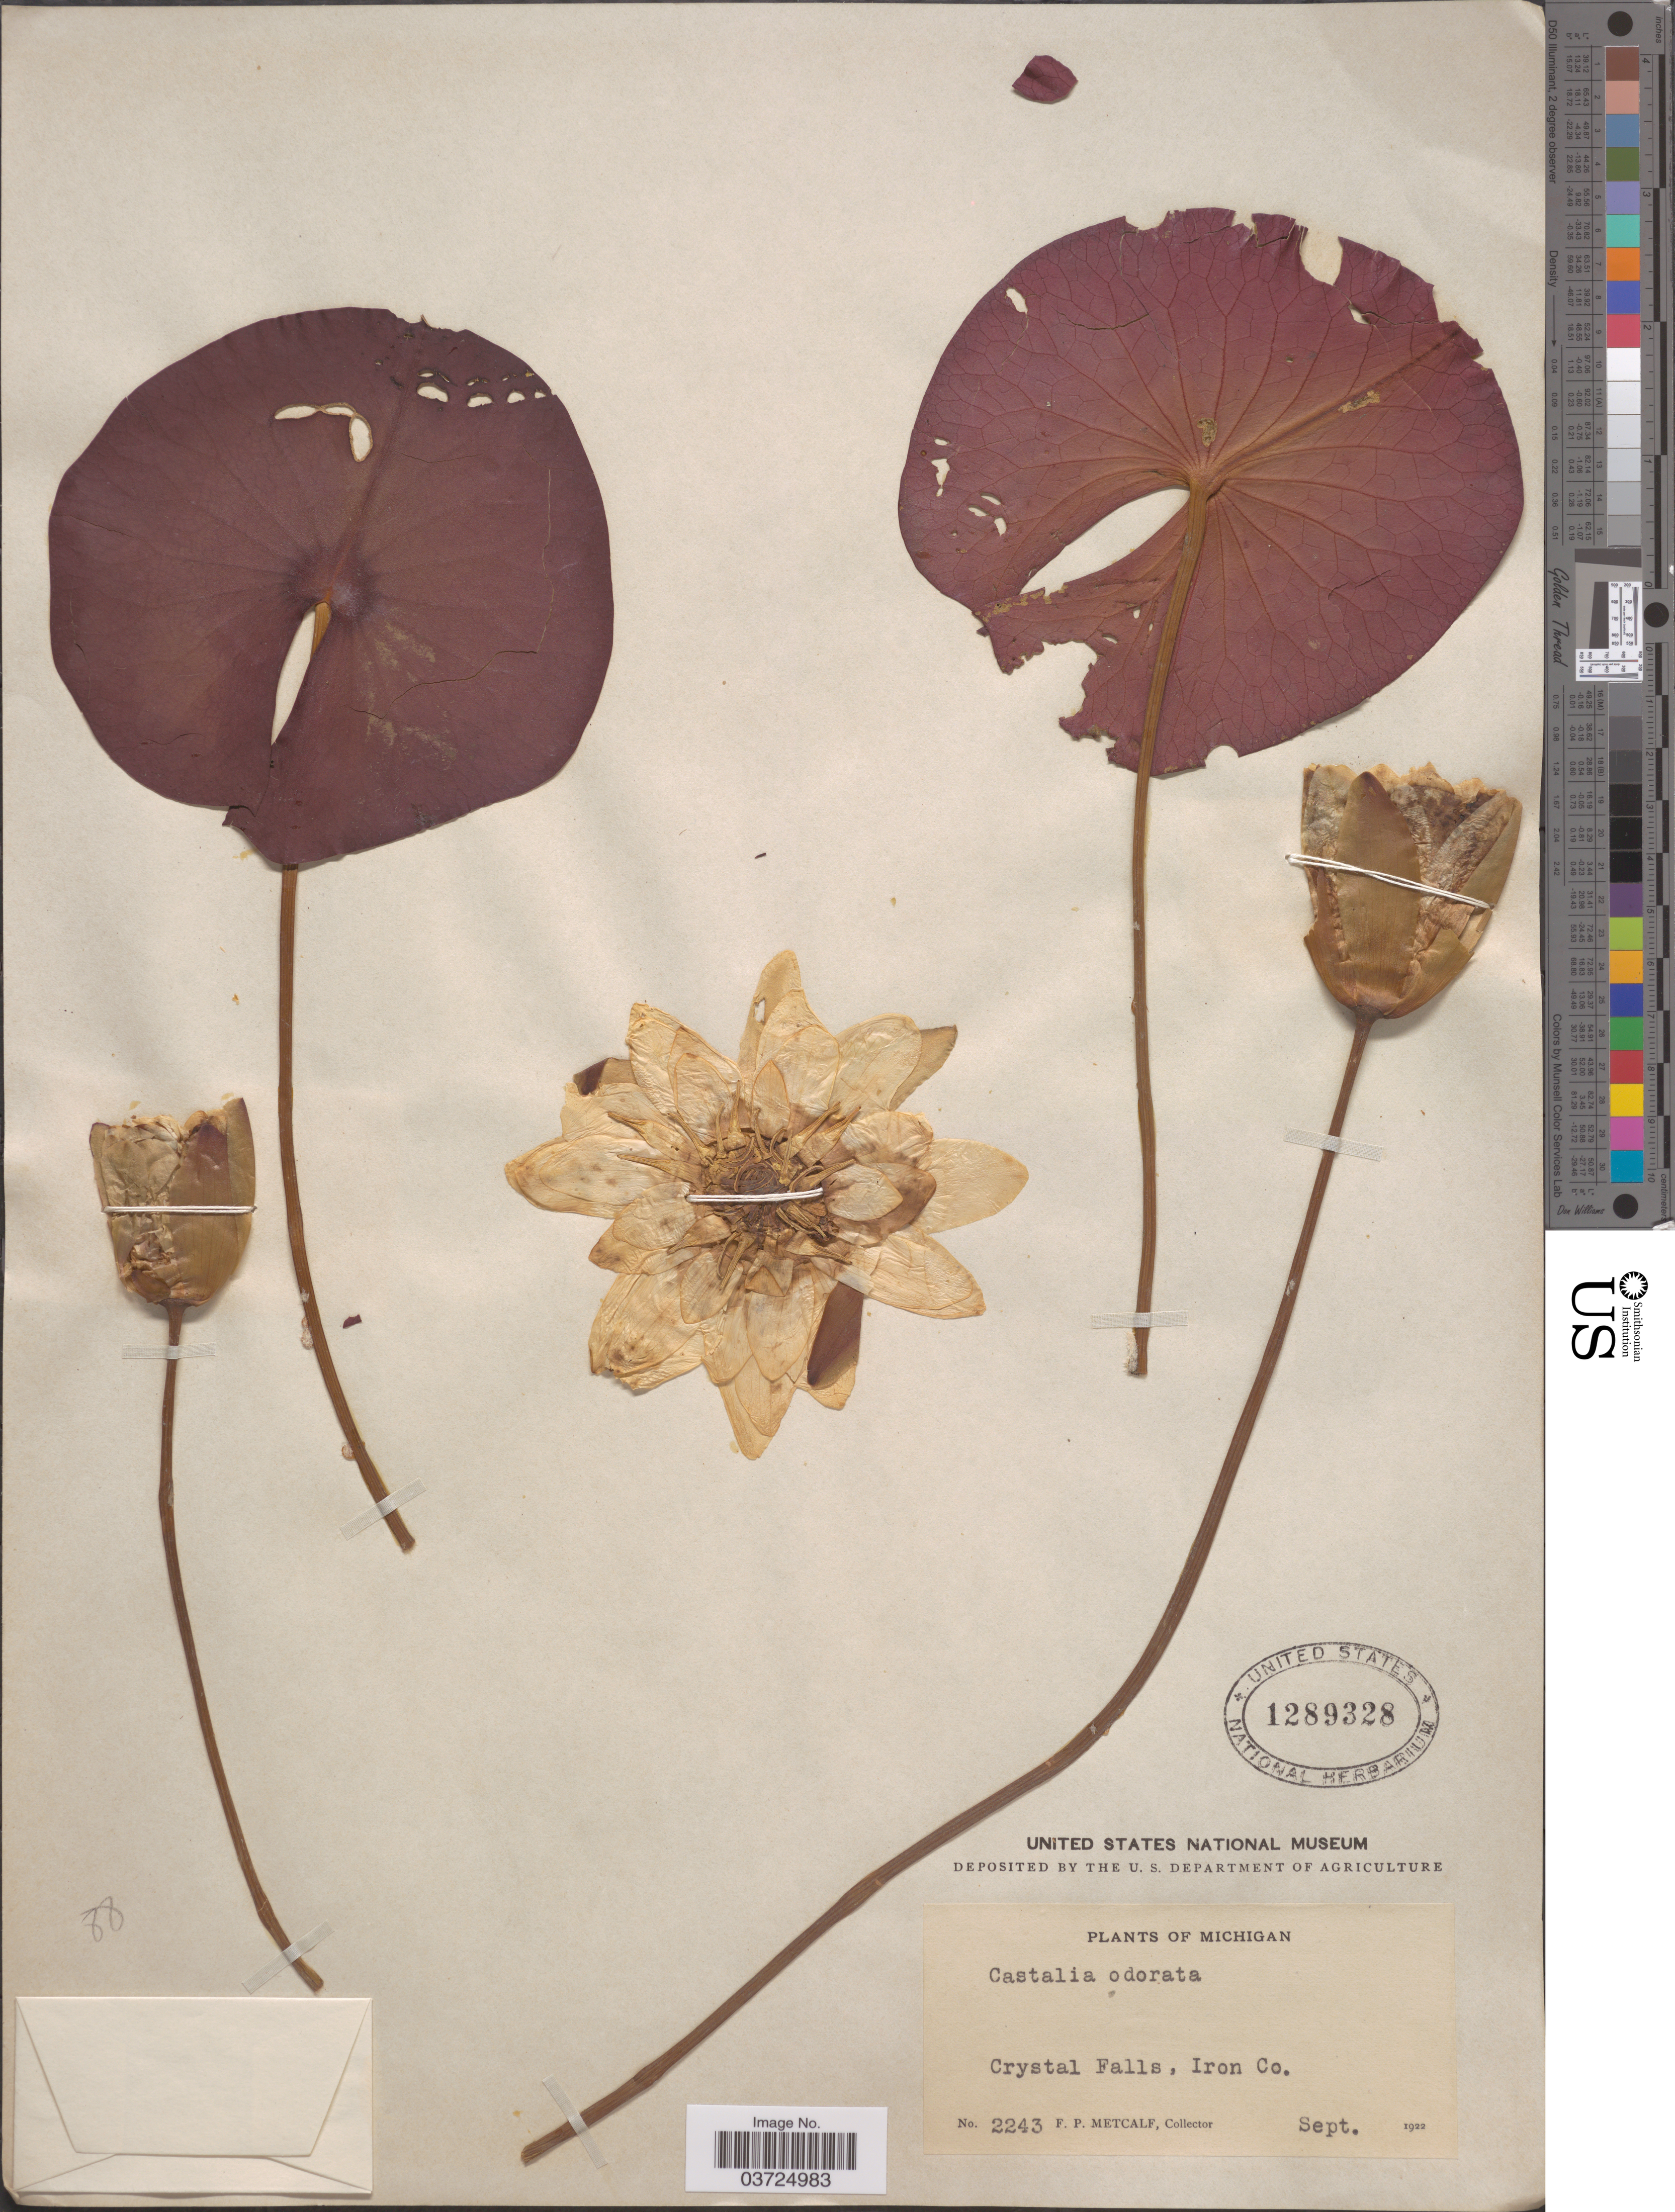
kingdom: Plantae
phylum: Tracheophyta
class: Magnoliopsida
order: Nymphaeales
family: Nymphaeaceae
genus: Nymphaea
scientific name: Nymphaea odorata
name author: Aiton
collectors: F. Metcalf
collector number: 2243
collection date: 1922-09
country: United States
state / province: Michigan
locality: Crystal Falls, Iron Co.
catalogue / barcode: US 1289328